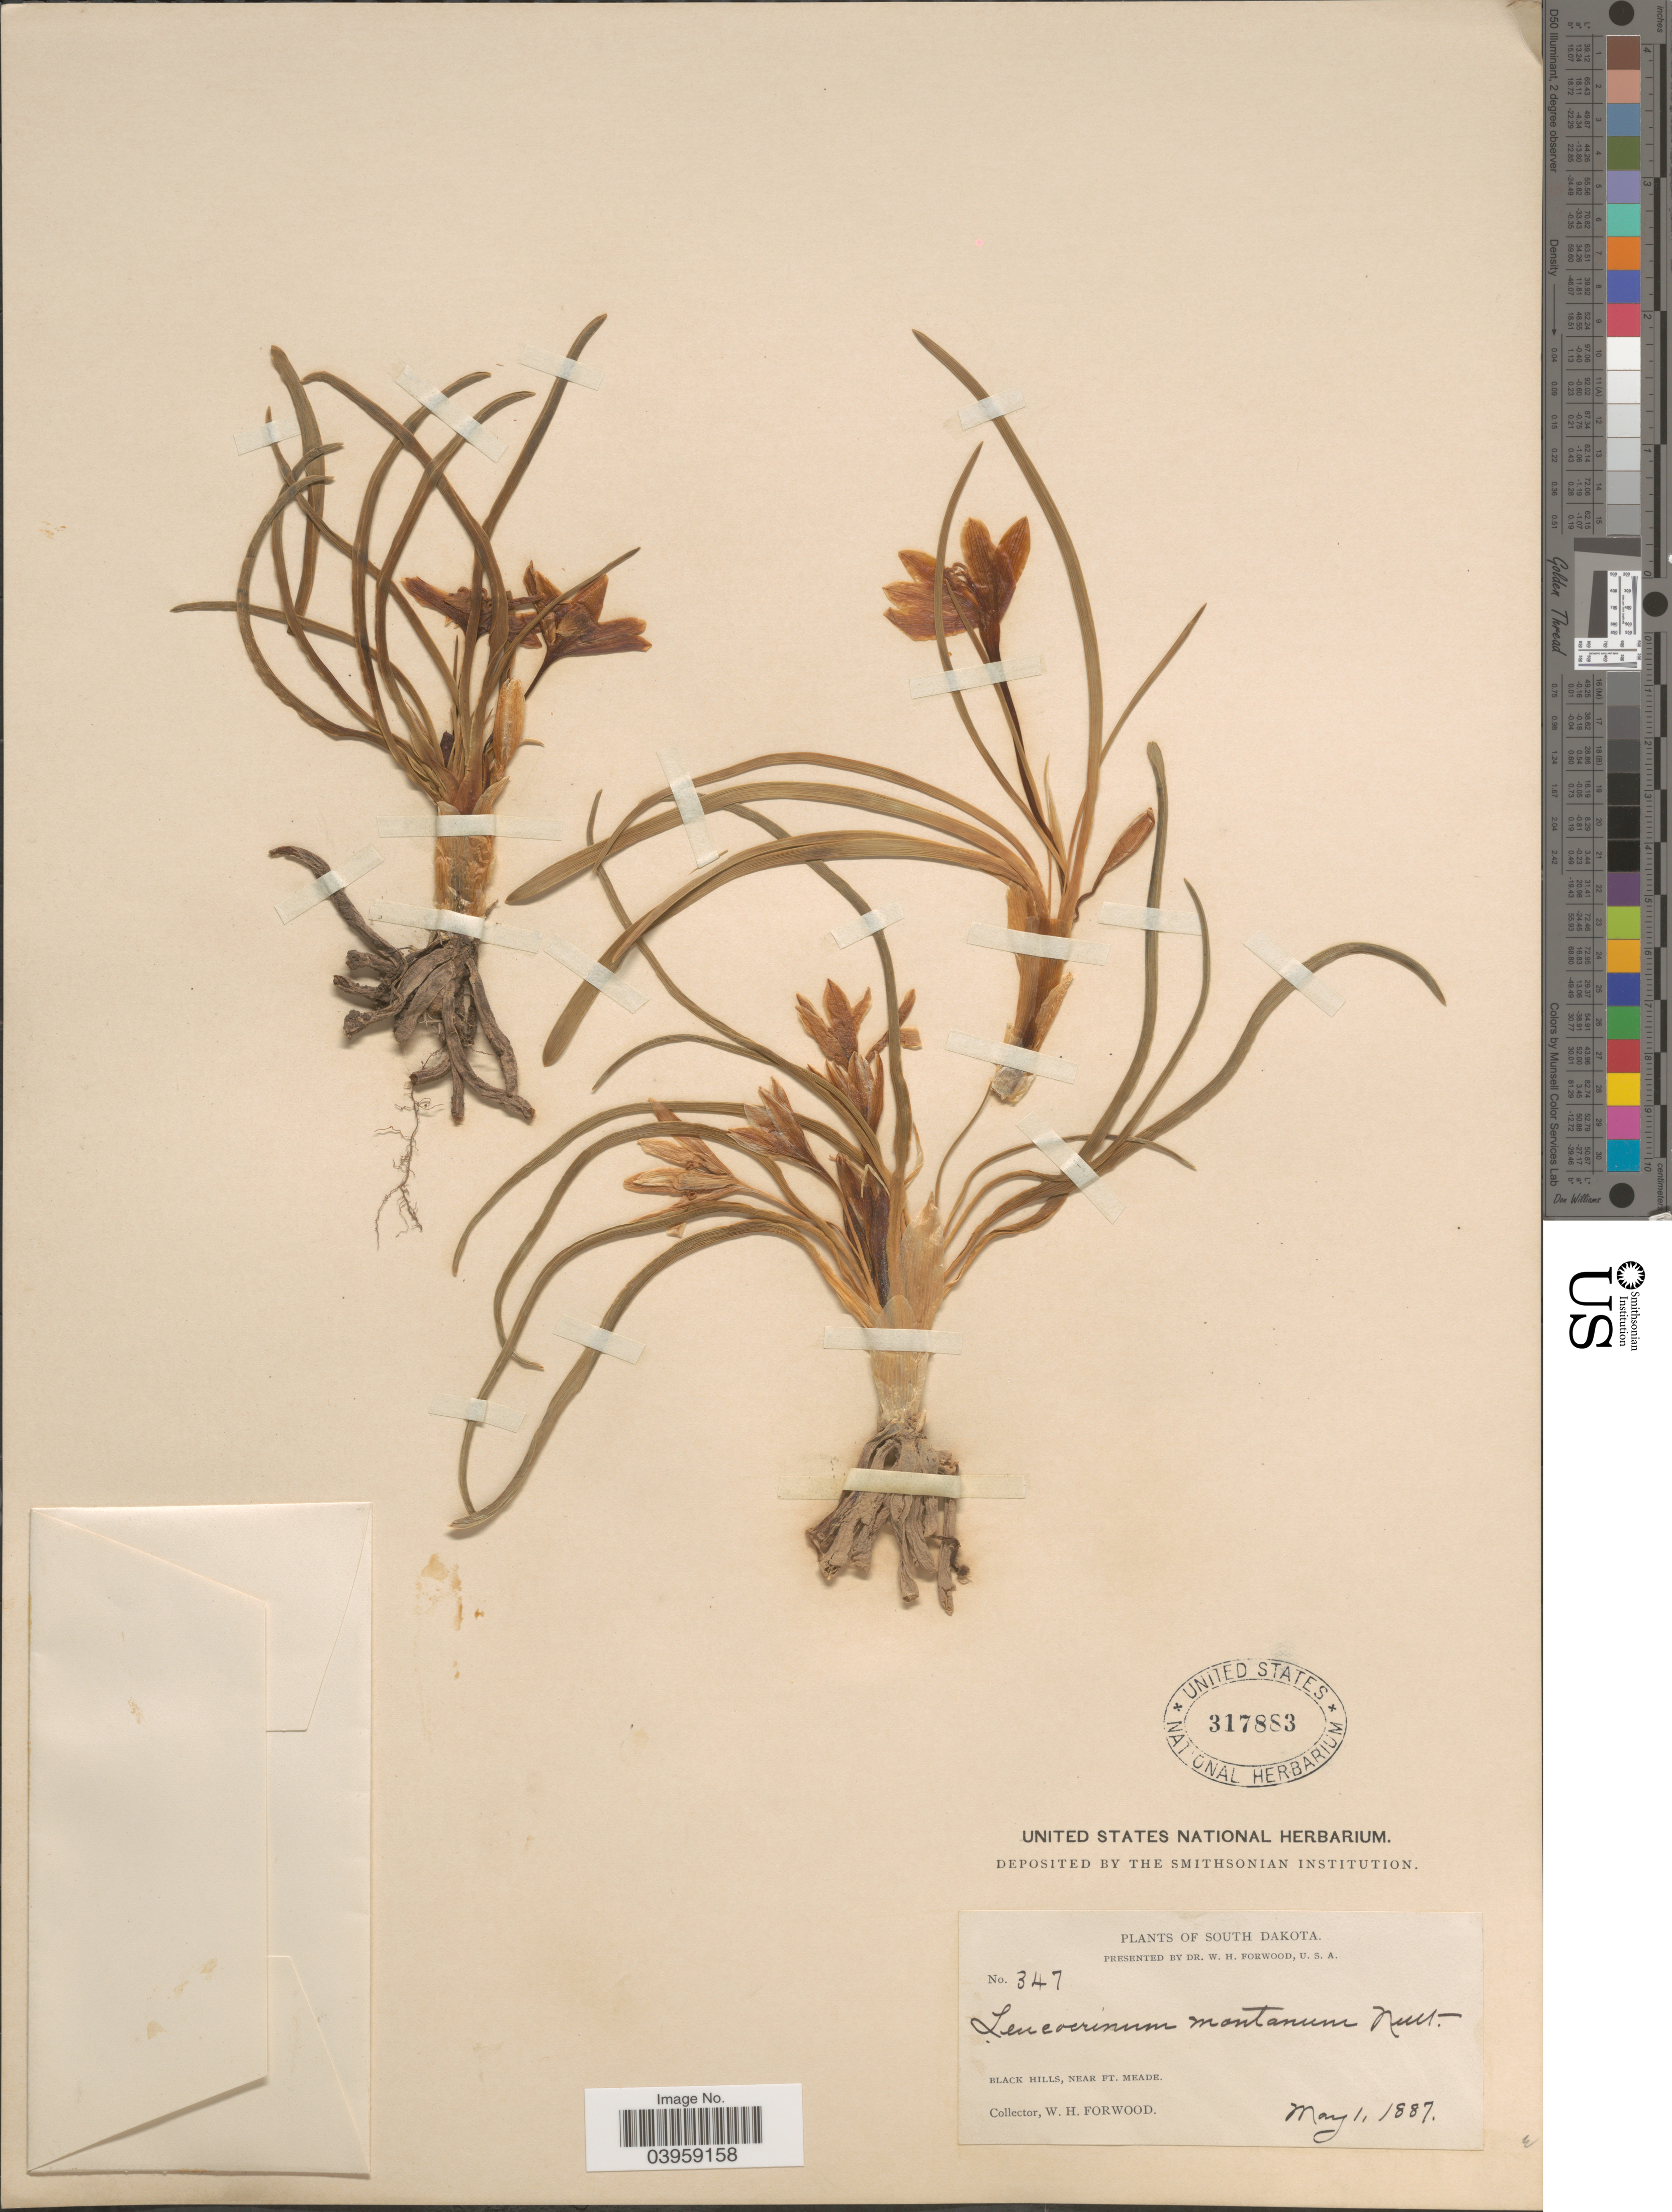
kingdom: Plantae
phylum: Tracheophyta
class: Liliopsida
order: Asparagales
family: Asparagaceae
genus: Leucocrinum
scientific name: Leucocrinum montanum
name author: Nutt.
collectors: W. Forwood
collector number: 347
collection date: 1887-05-01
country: United States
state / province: South Dakota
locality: Black Hills, near Ft. Meade.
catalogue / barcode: US 317883